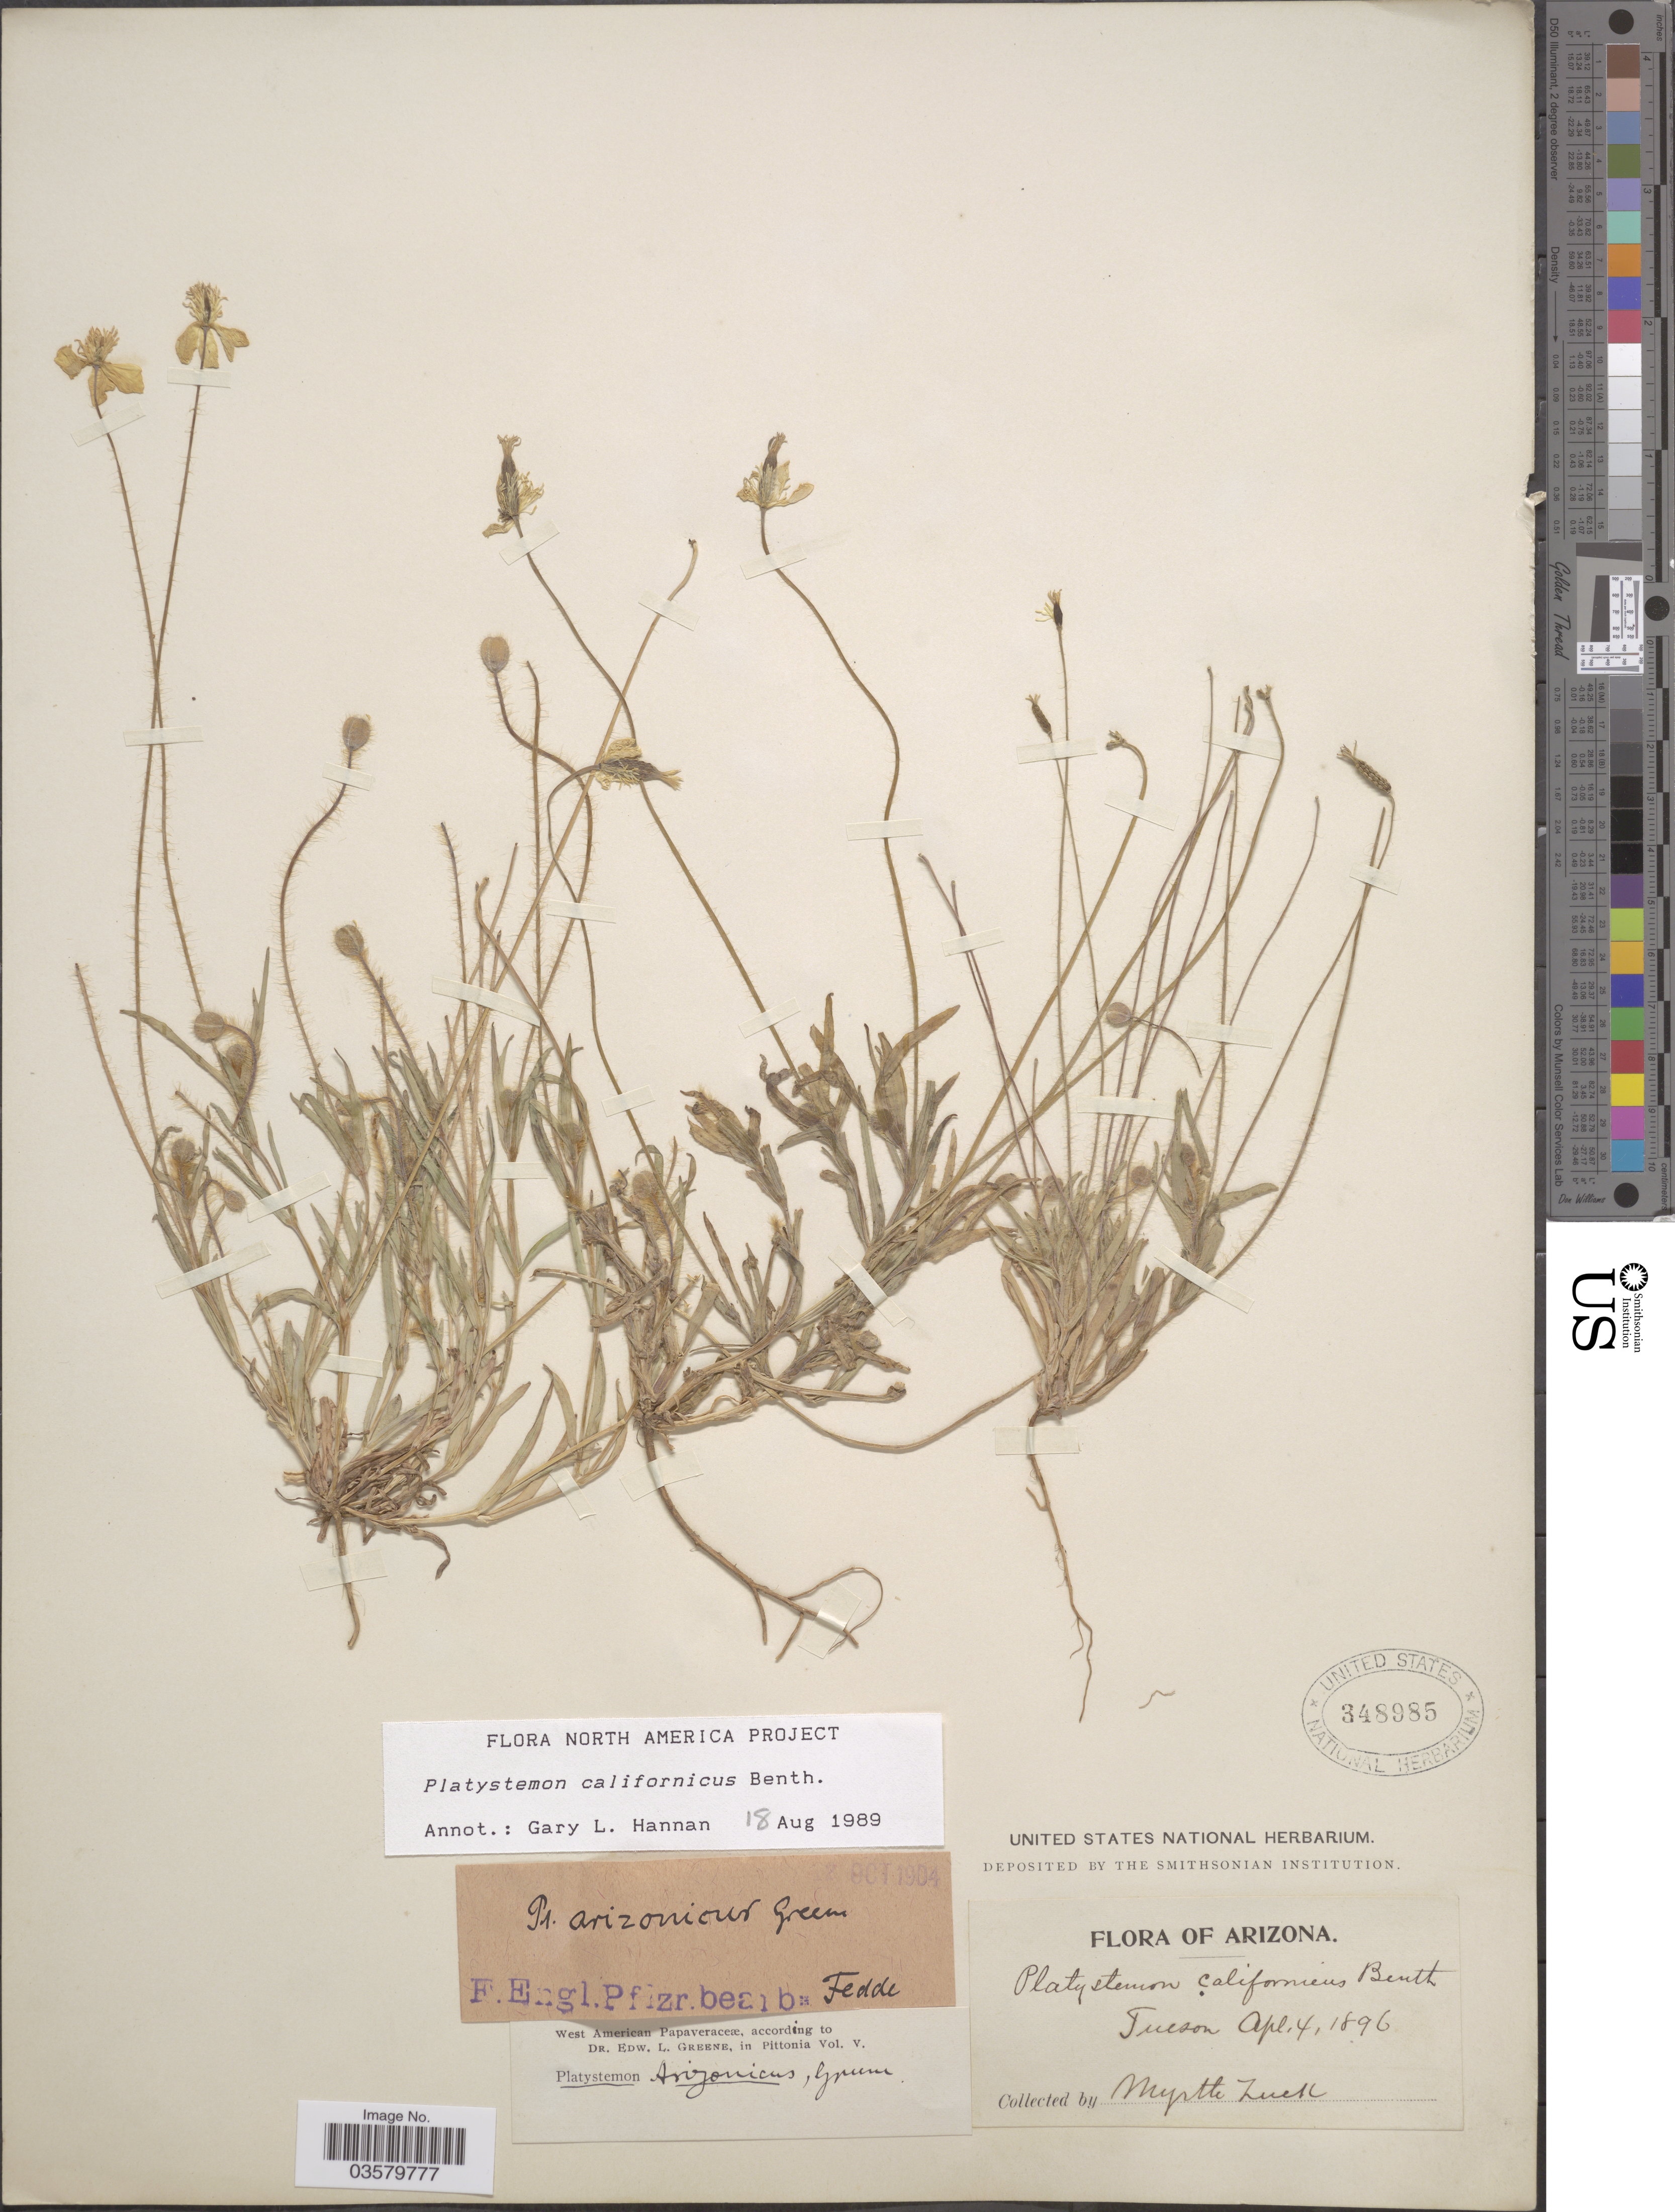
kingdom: Plantae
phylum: Tracheophyta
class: Magnoliopsida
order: Ranunculales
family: Papaveraceae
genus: Platystemon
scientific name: Platystemon californicus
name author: Benth.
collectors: M. Zuck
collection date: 1896-04-04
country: United States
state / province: Arizona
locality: Tucson.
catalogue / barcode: US 348985